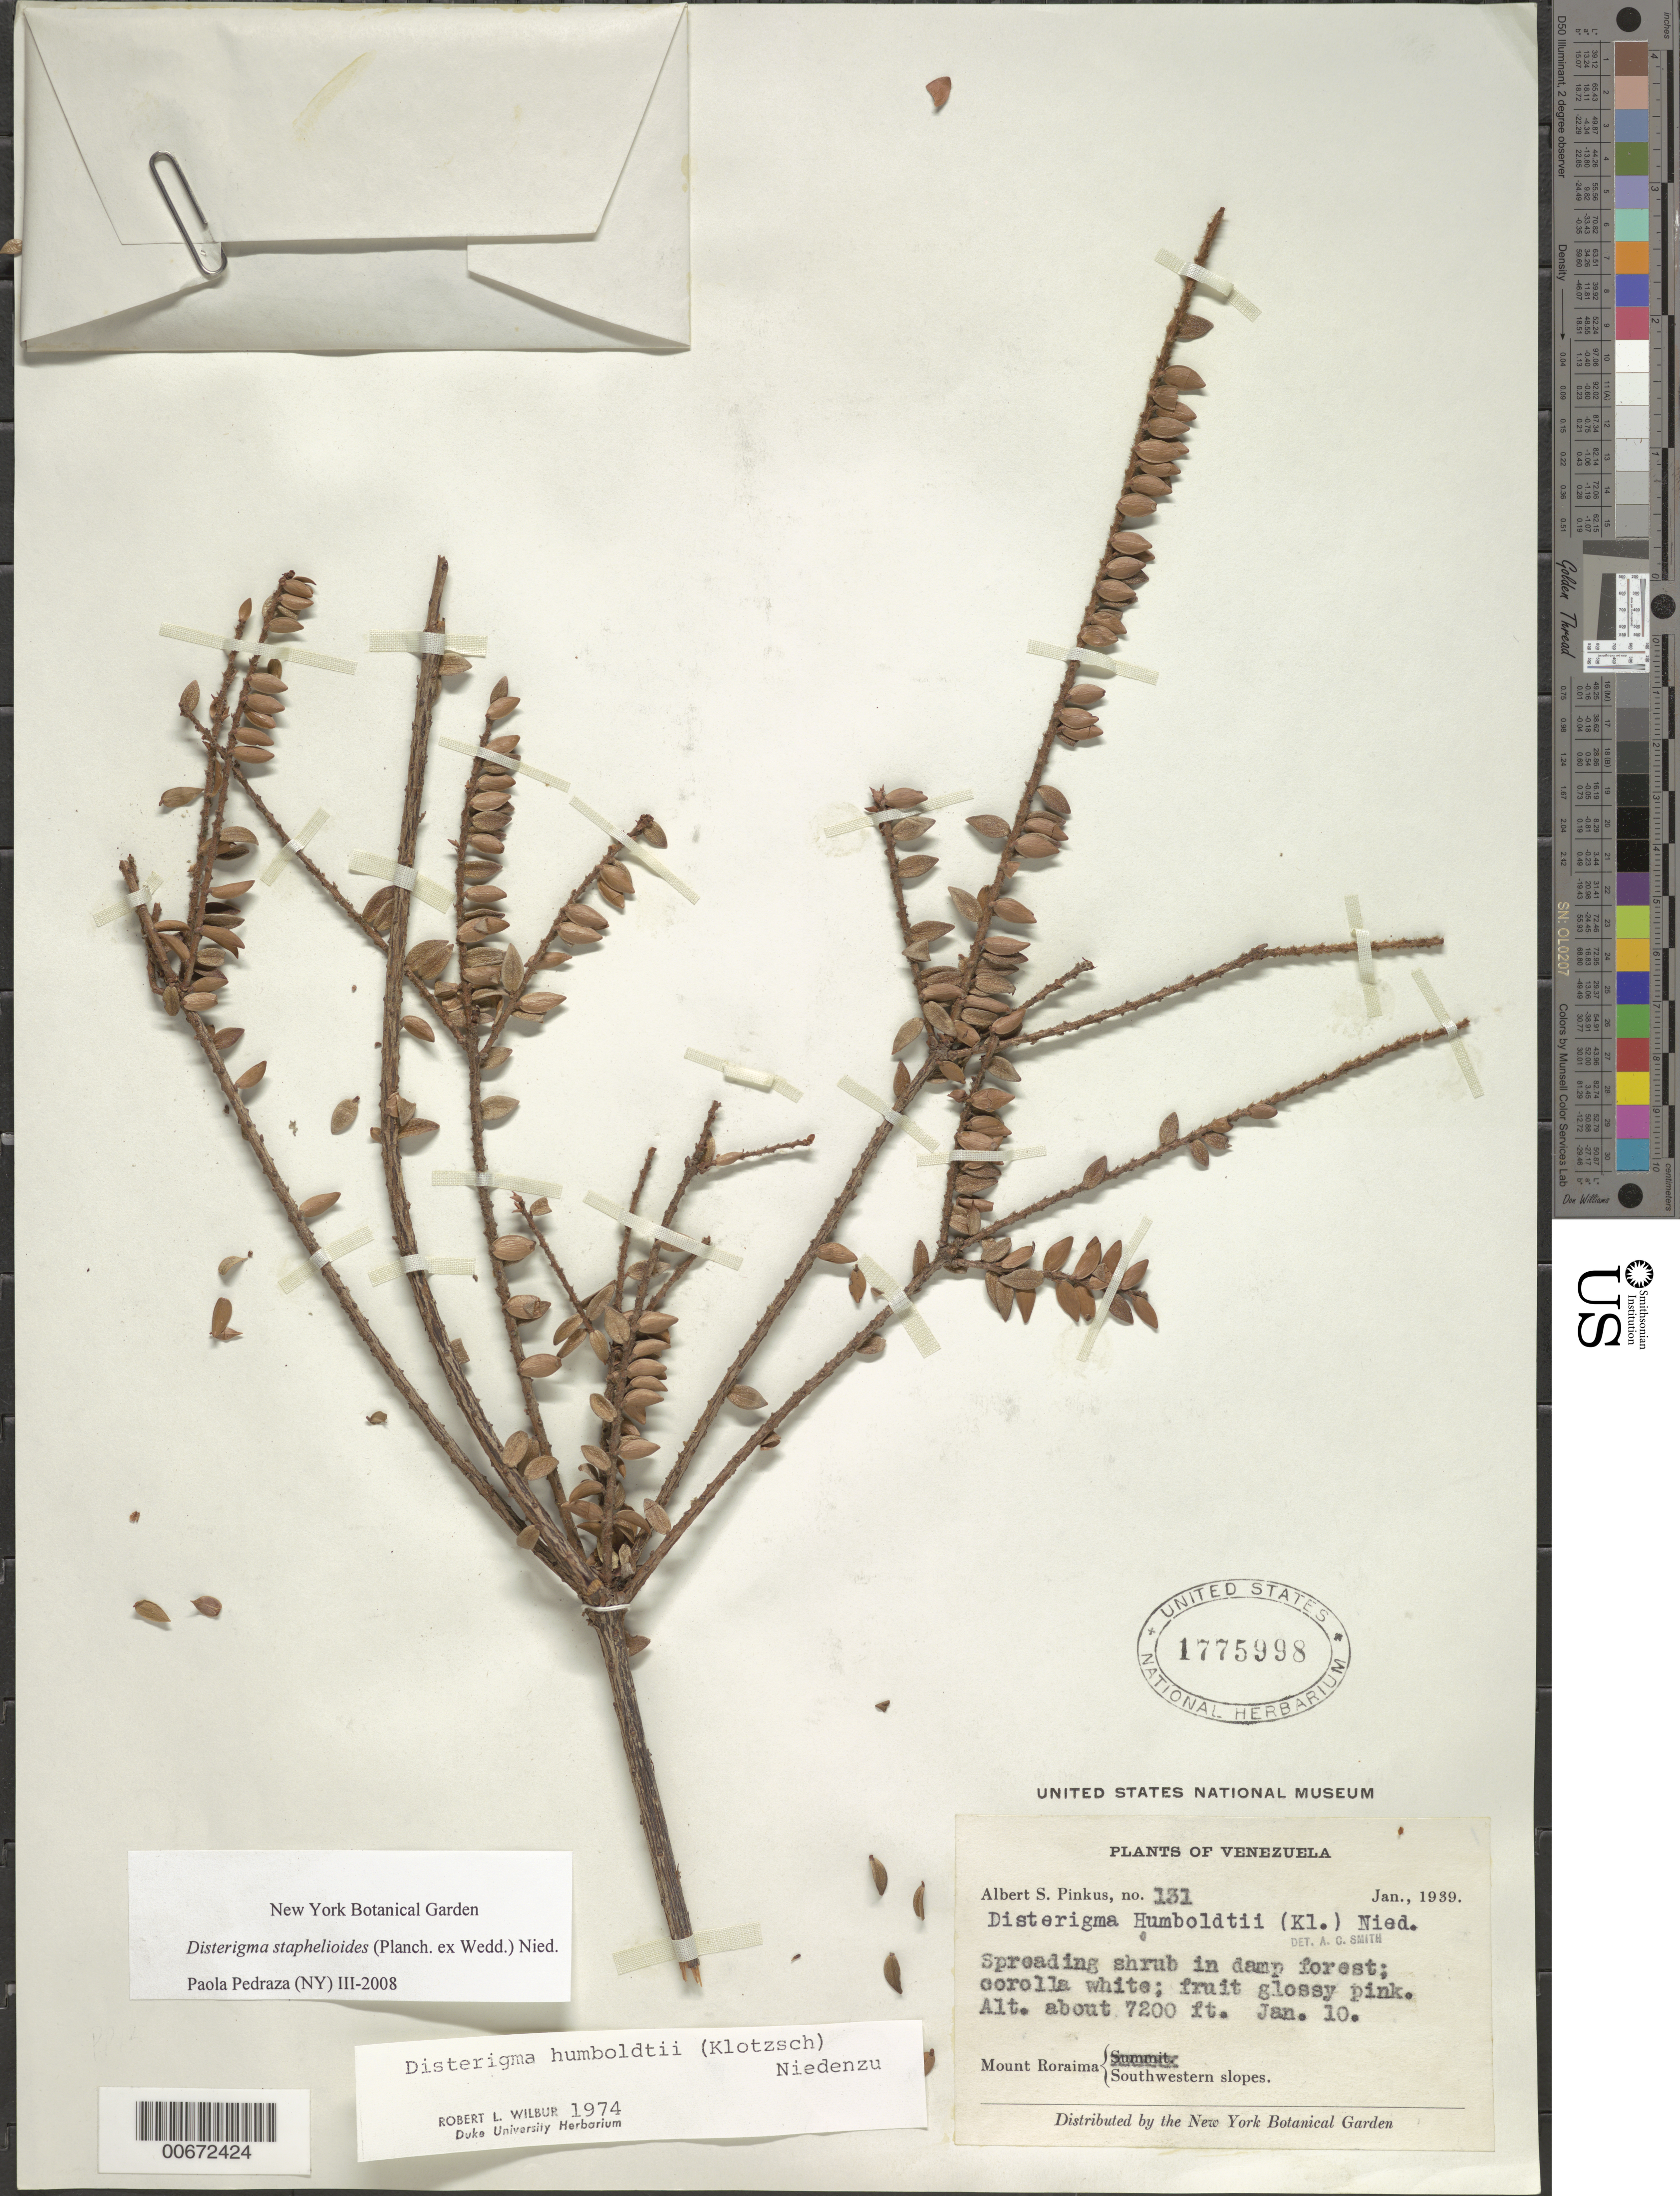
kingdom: Plantae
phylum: Tracheophyta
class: Magnoliopsida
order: Ericales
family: Ericaceae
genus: Disterigma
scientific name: Disterigma humboldtii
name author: (Klotzsch) Nied.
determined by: Wilbur, R. L.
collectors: A. Pinkus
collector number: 131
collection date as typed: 10-Jan-39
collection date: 1939-01-10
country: Venezuela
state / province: Bolívar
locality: Mt. Roraima, SW slopes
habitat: Damp forest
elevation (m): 2256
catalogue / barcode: US 1775998